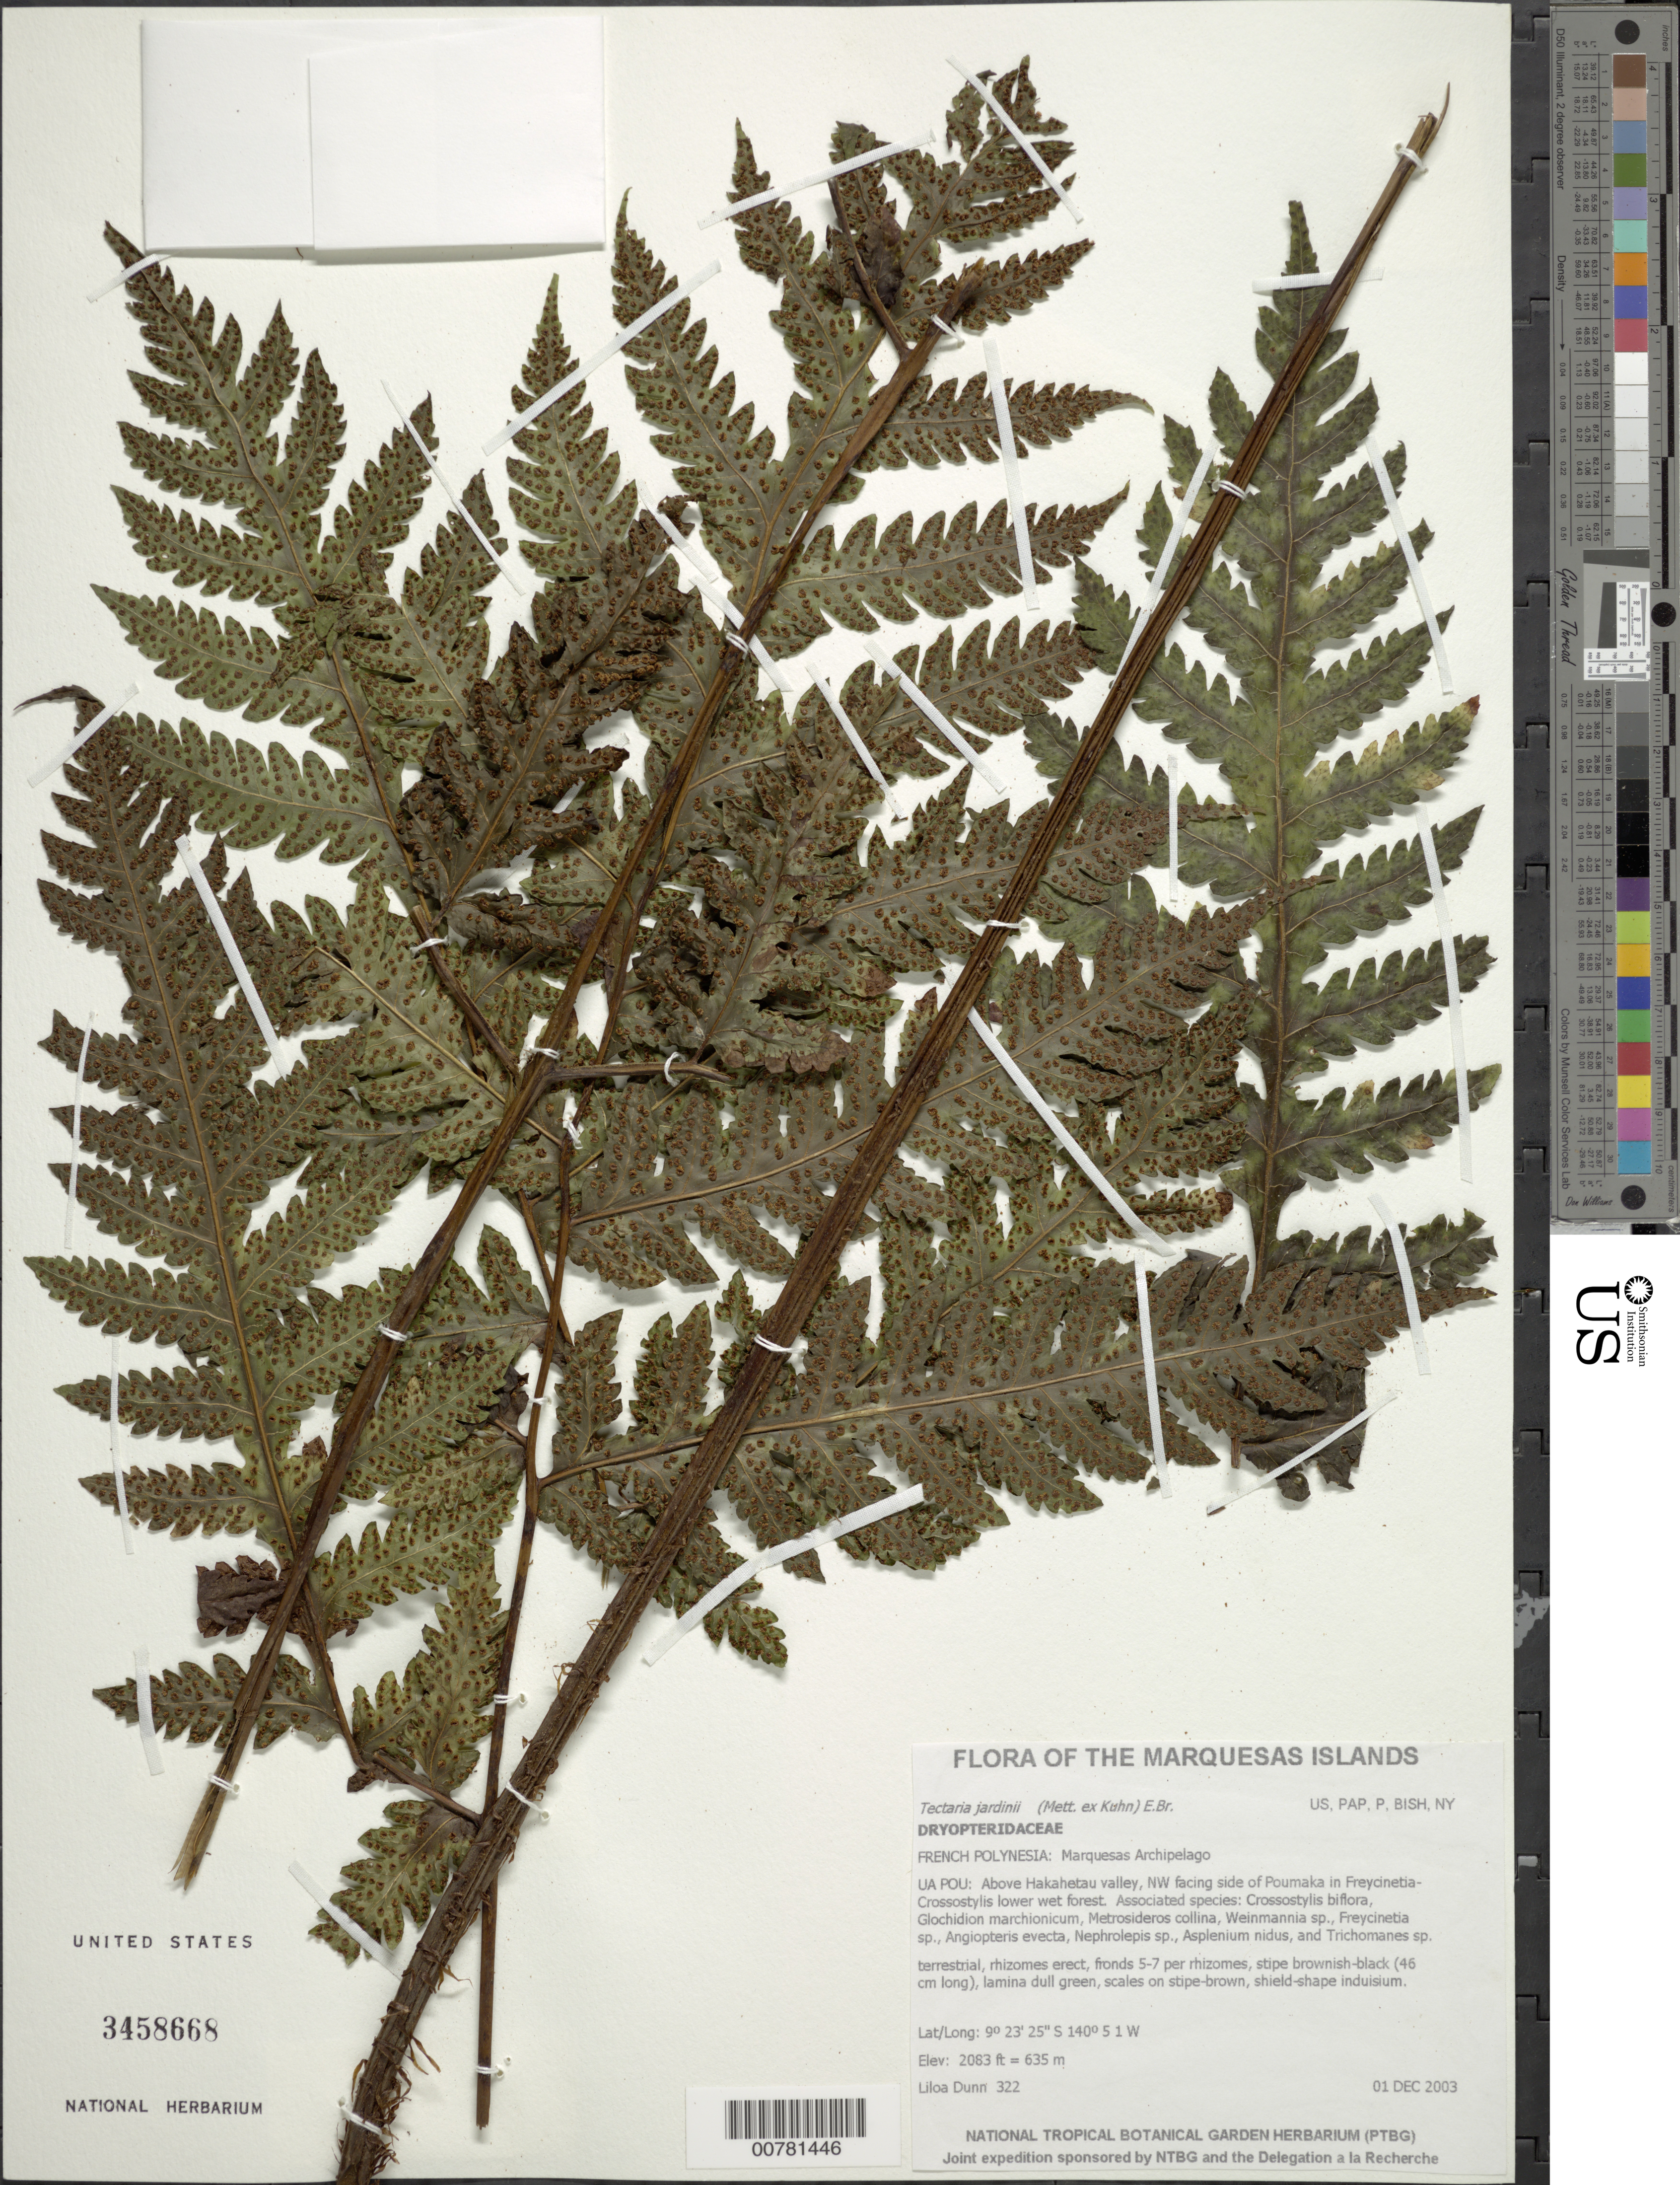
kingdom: Plantae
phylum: Tracheophyta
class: Polypodiopsida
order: Polypodiales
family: Tectariaceae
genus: Tectaria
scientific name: Tectaria jardinii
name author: (Mett. ex Kuhn) E.D. Br.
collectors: L. Dunn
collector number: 322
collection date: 2003-12-01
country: French Polynesia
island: Ua Pou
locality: Above Hakahetau valley, NW facing side of Poumaka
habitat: In Freycinetia - Crossostylis lower wet forest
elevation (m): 635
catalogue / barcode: US 3458688